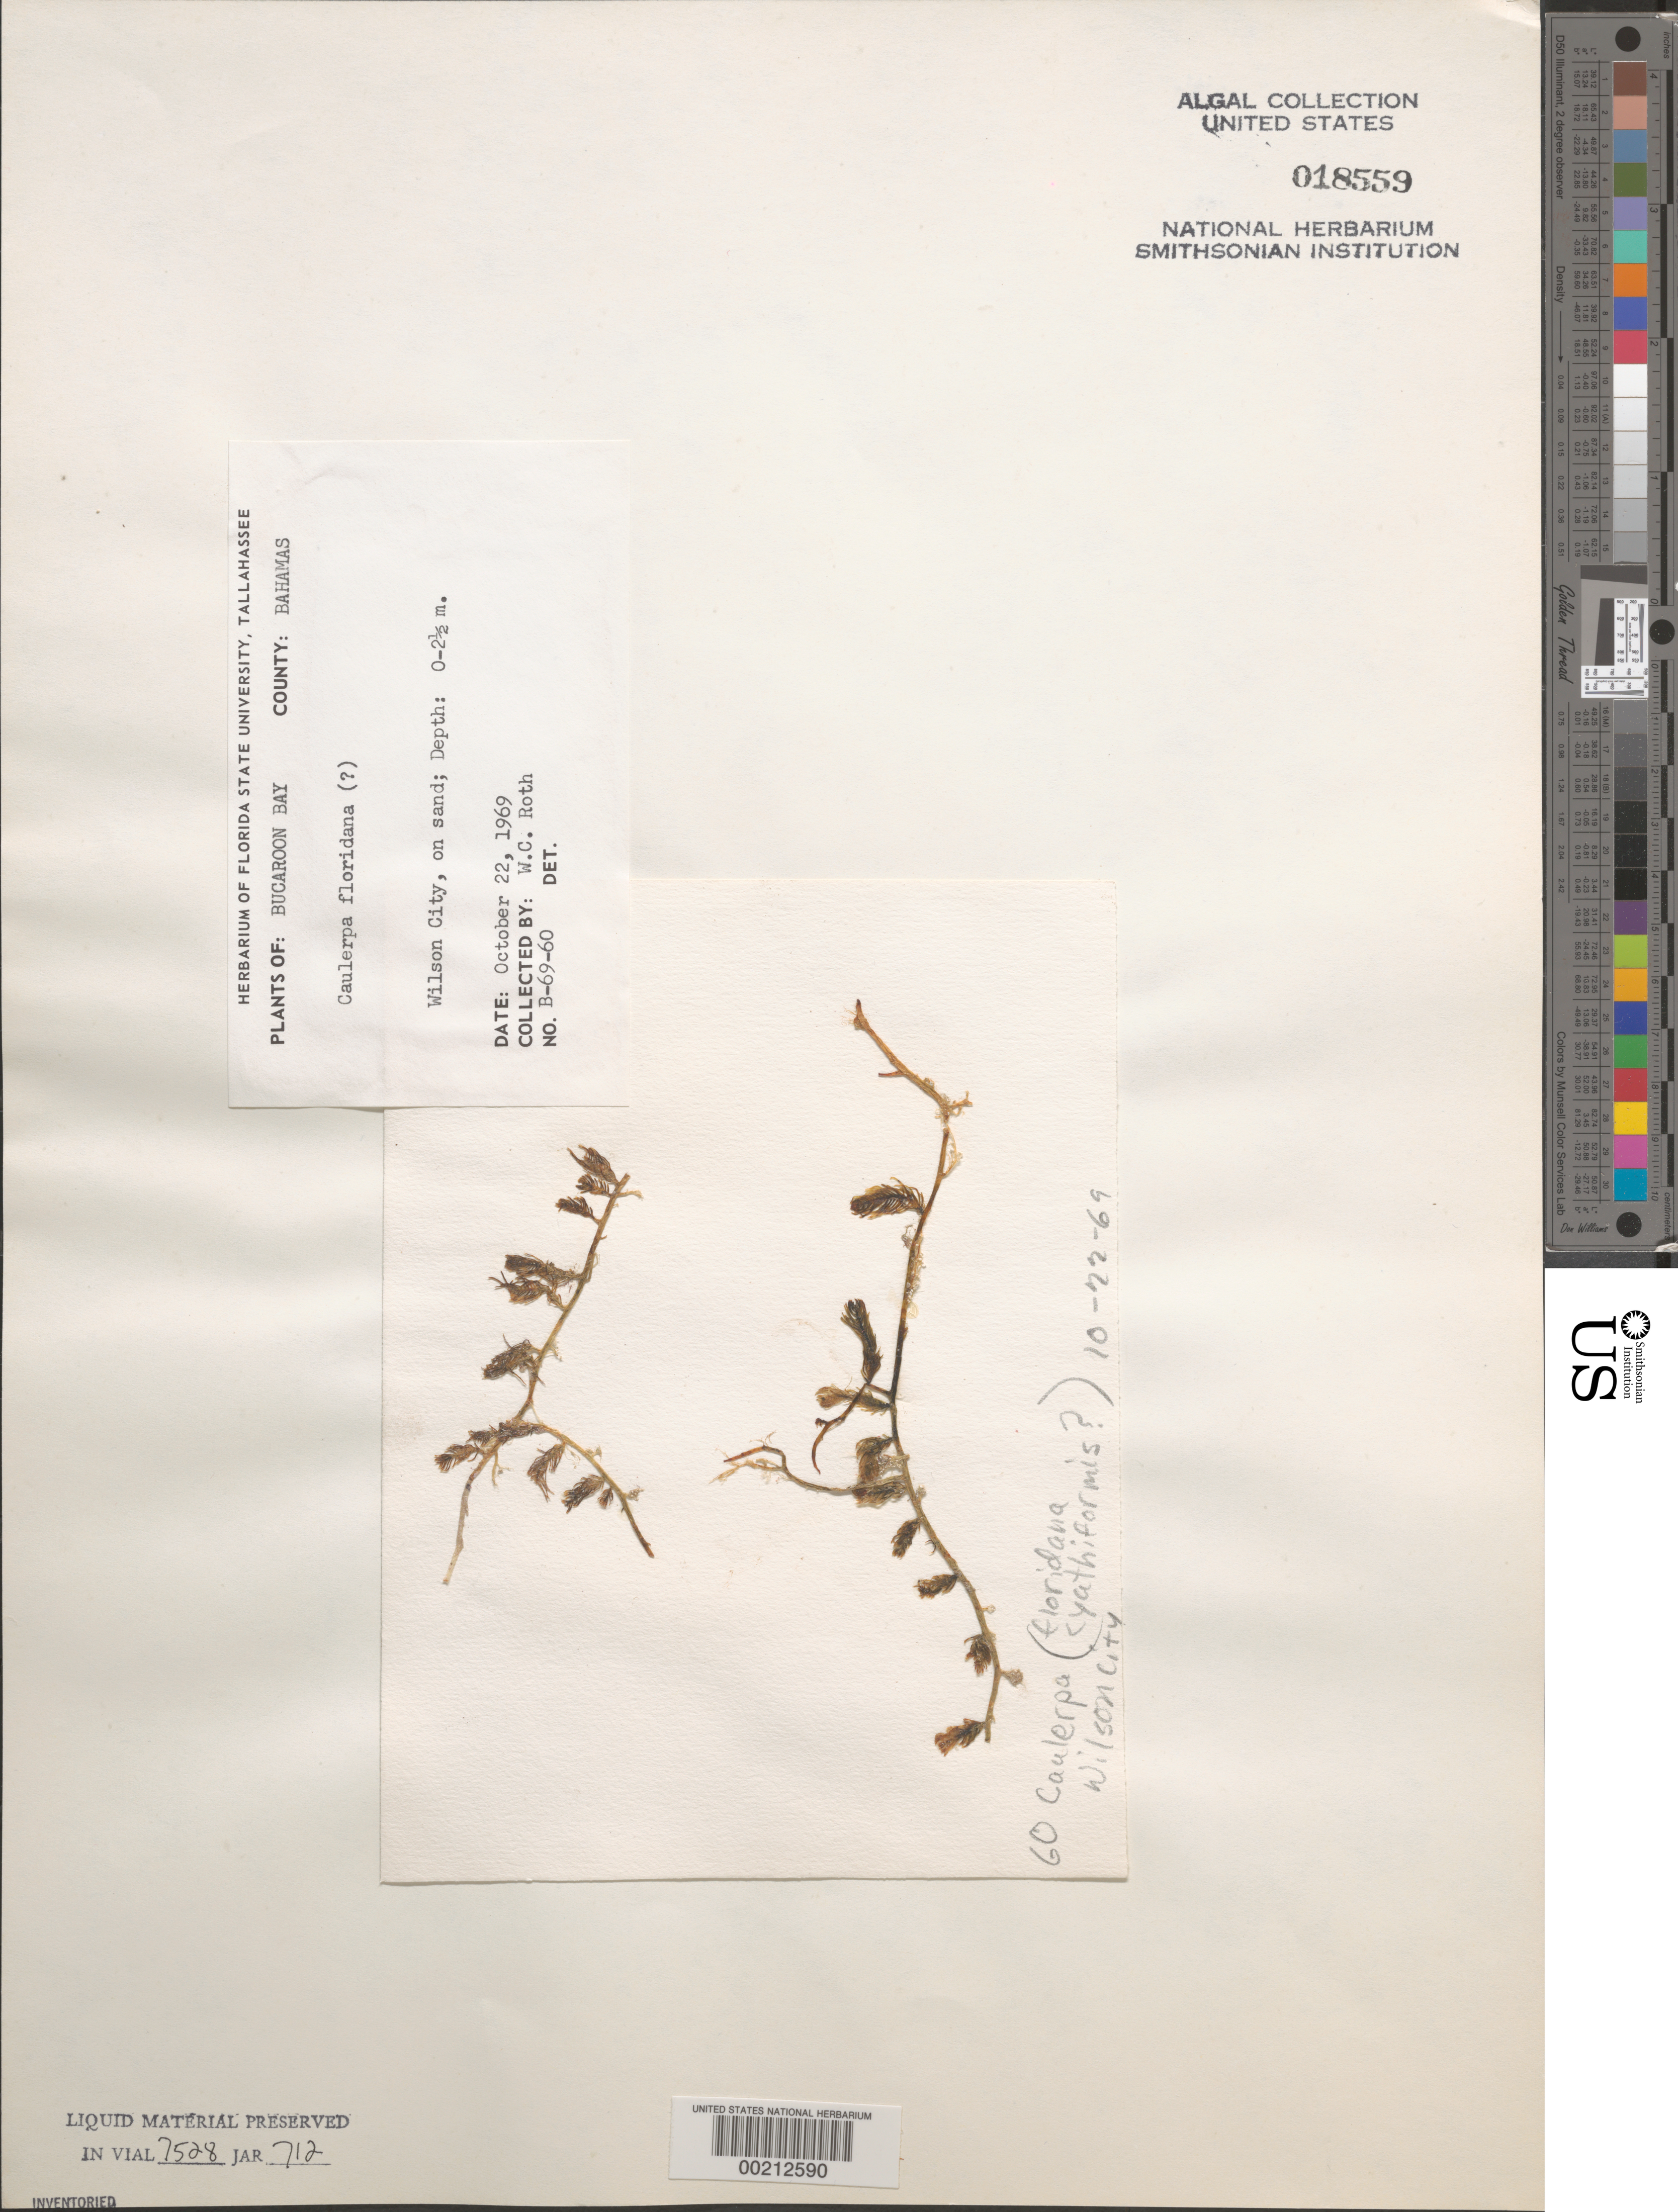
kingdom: Plantae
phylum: Chlorophyta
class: Ulvophyceae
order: Bryopsidales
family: Caulerpaceae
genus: Caulerpa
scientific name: Caulerpa floridana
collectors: W. C. Roth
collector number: B-69-60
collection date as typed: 22 Oct 1969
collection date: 1969-10-22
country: Bahamas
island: Great Abaco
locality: Wilson City, Buckaroon Bay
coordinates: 26 22'00" N, 77 02'00" W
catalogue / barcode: US 18559